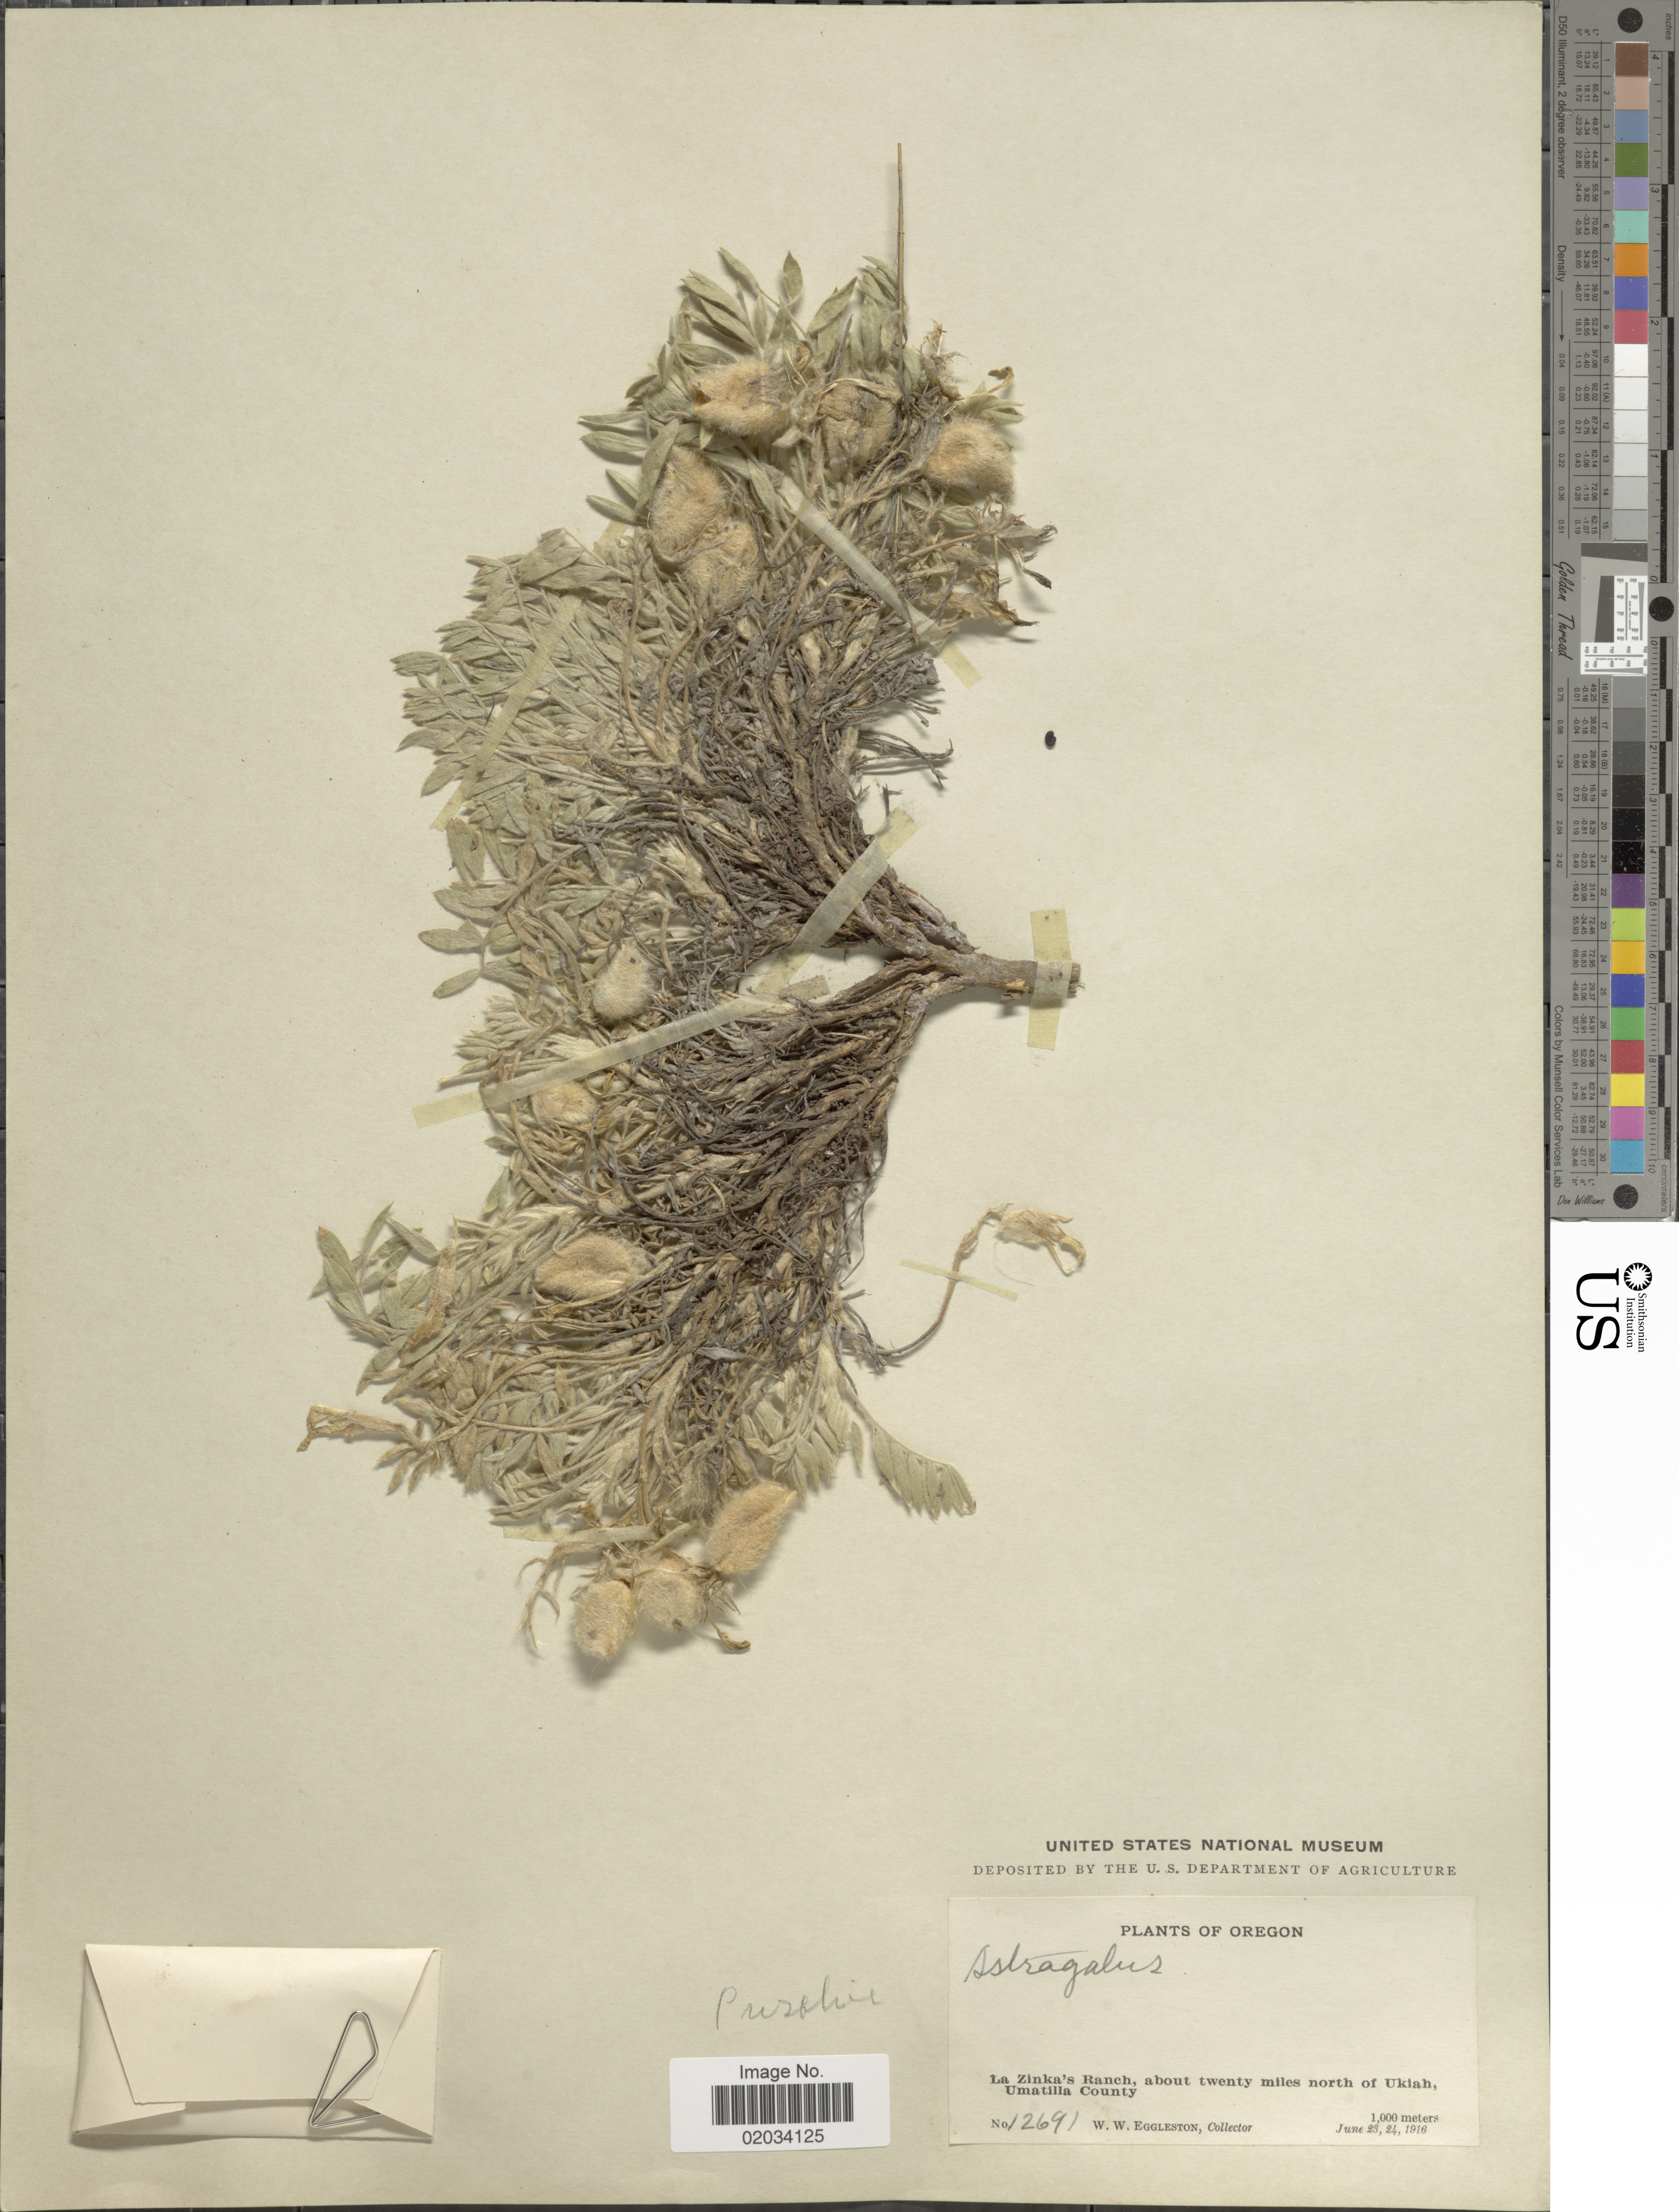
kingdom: Plantae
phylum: Tracheophyta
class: Magnoliopsida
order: Fabales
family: Fabaceae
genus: Astragalus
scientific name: Astragalus purshii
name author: Douglas ex Hook.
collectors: W. W. Eggleston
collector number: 12691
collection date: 1916-06-23/1916-06-24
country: United States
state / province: Oregon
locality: La Zinka's Ranch, about twenty miles north of Ukiah, Umatilla County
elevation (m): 1000